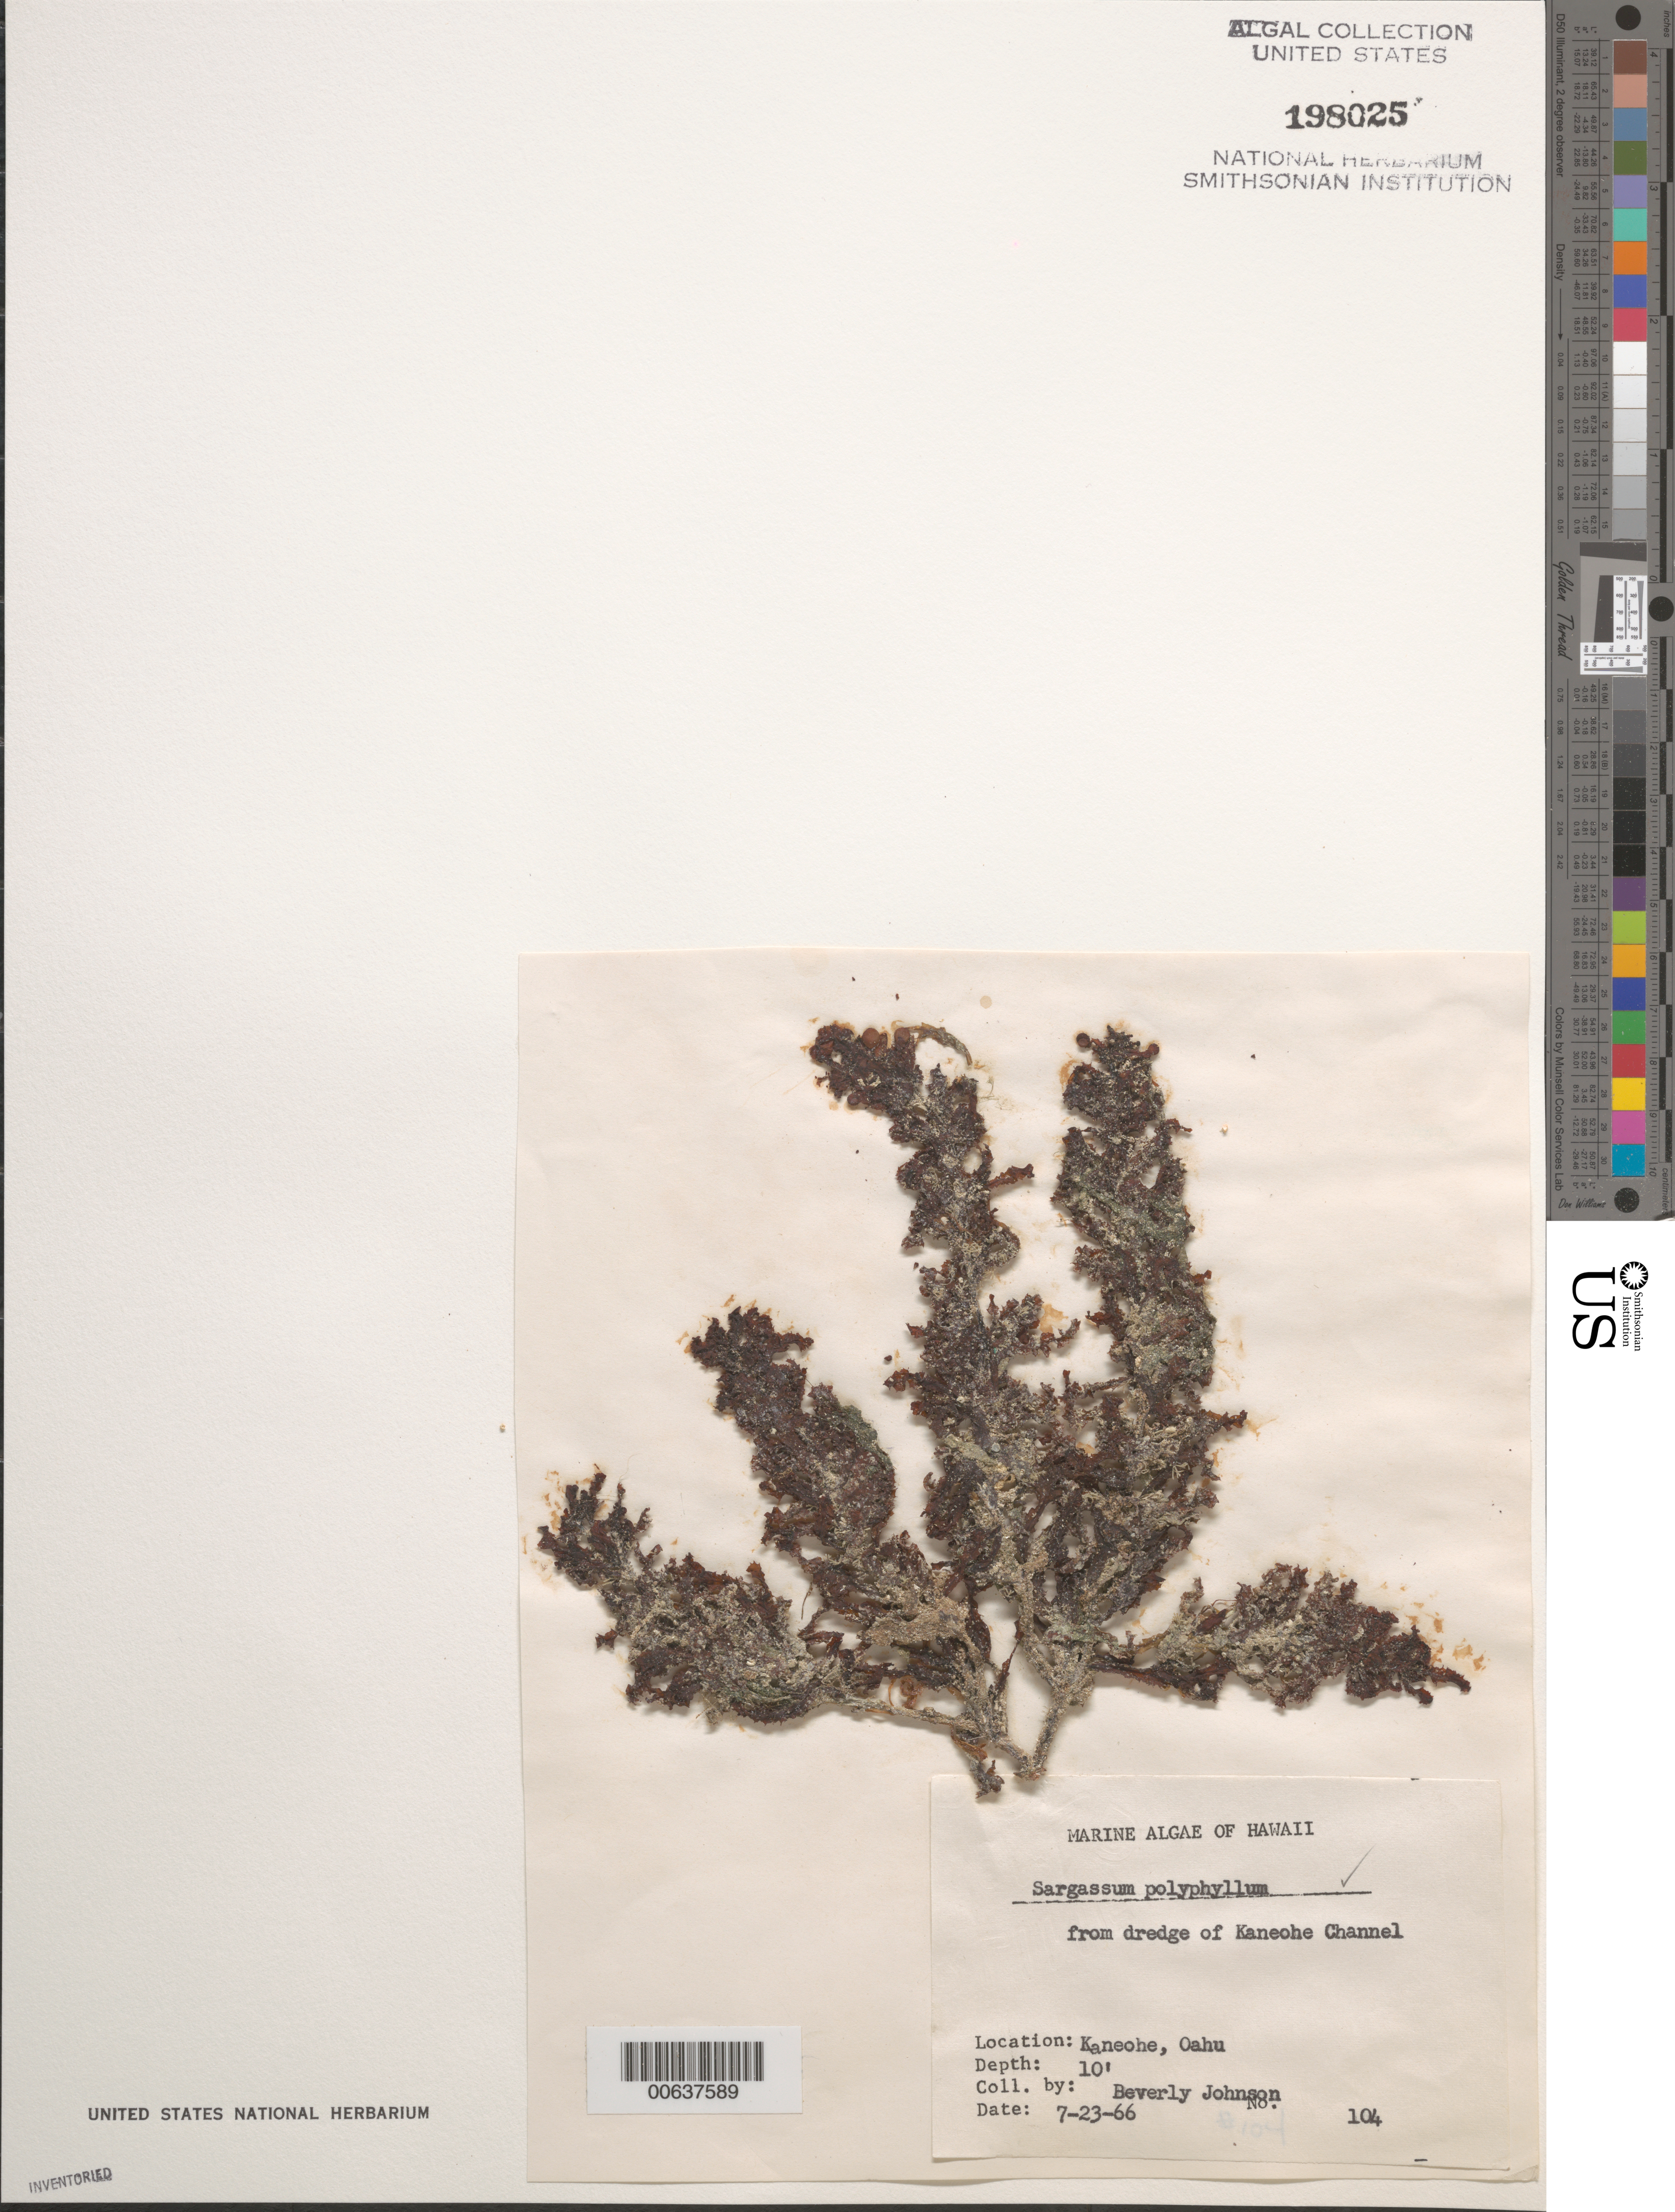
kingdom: Chromista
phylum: Ochrophyta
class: Phaeophyceae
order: Fucales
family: Sargassaceae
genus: Sargassum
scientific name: Sargassum polyphyllum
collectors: B. Johnson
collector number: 104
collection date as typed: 23 Jul 1966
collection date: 1966-07-23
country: United States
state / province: Hawaii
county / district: Honolulu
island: Oahu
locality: Kaneohe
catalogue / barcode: US 198025